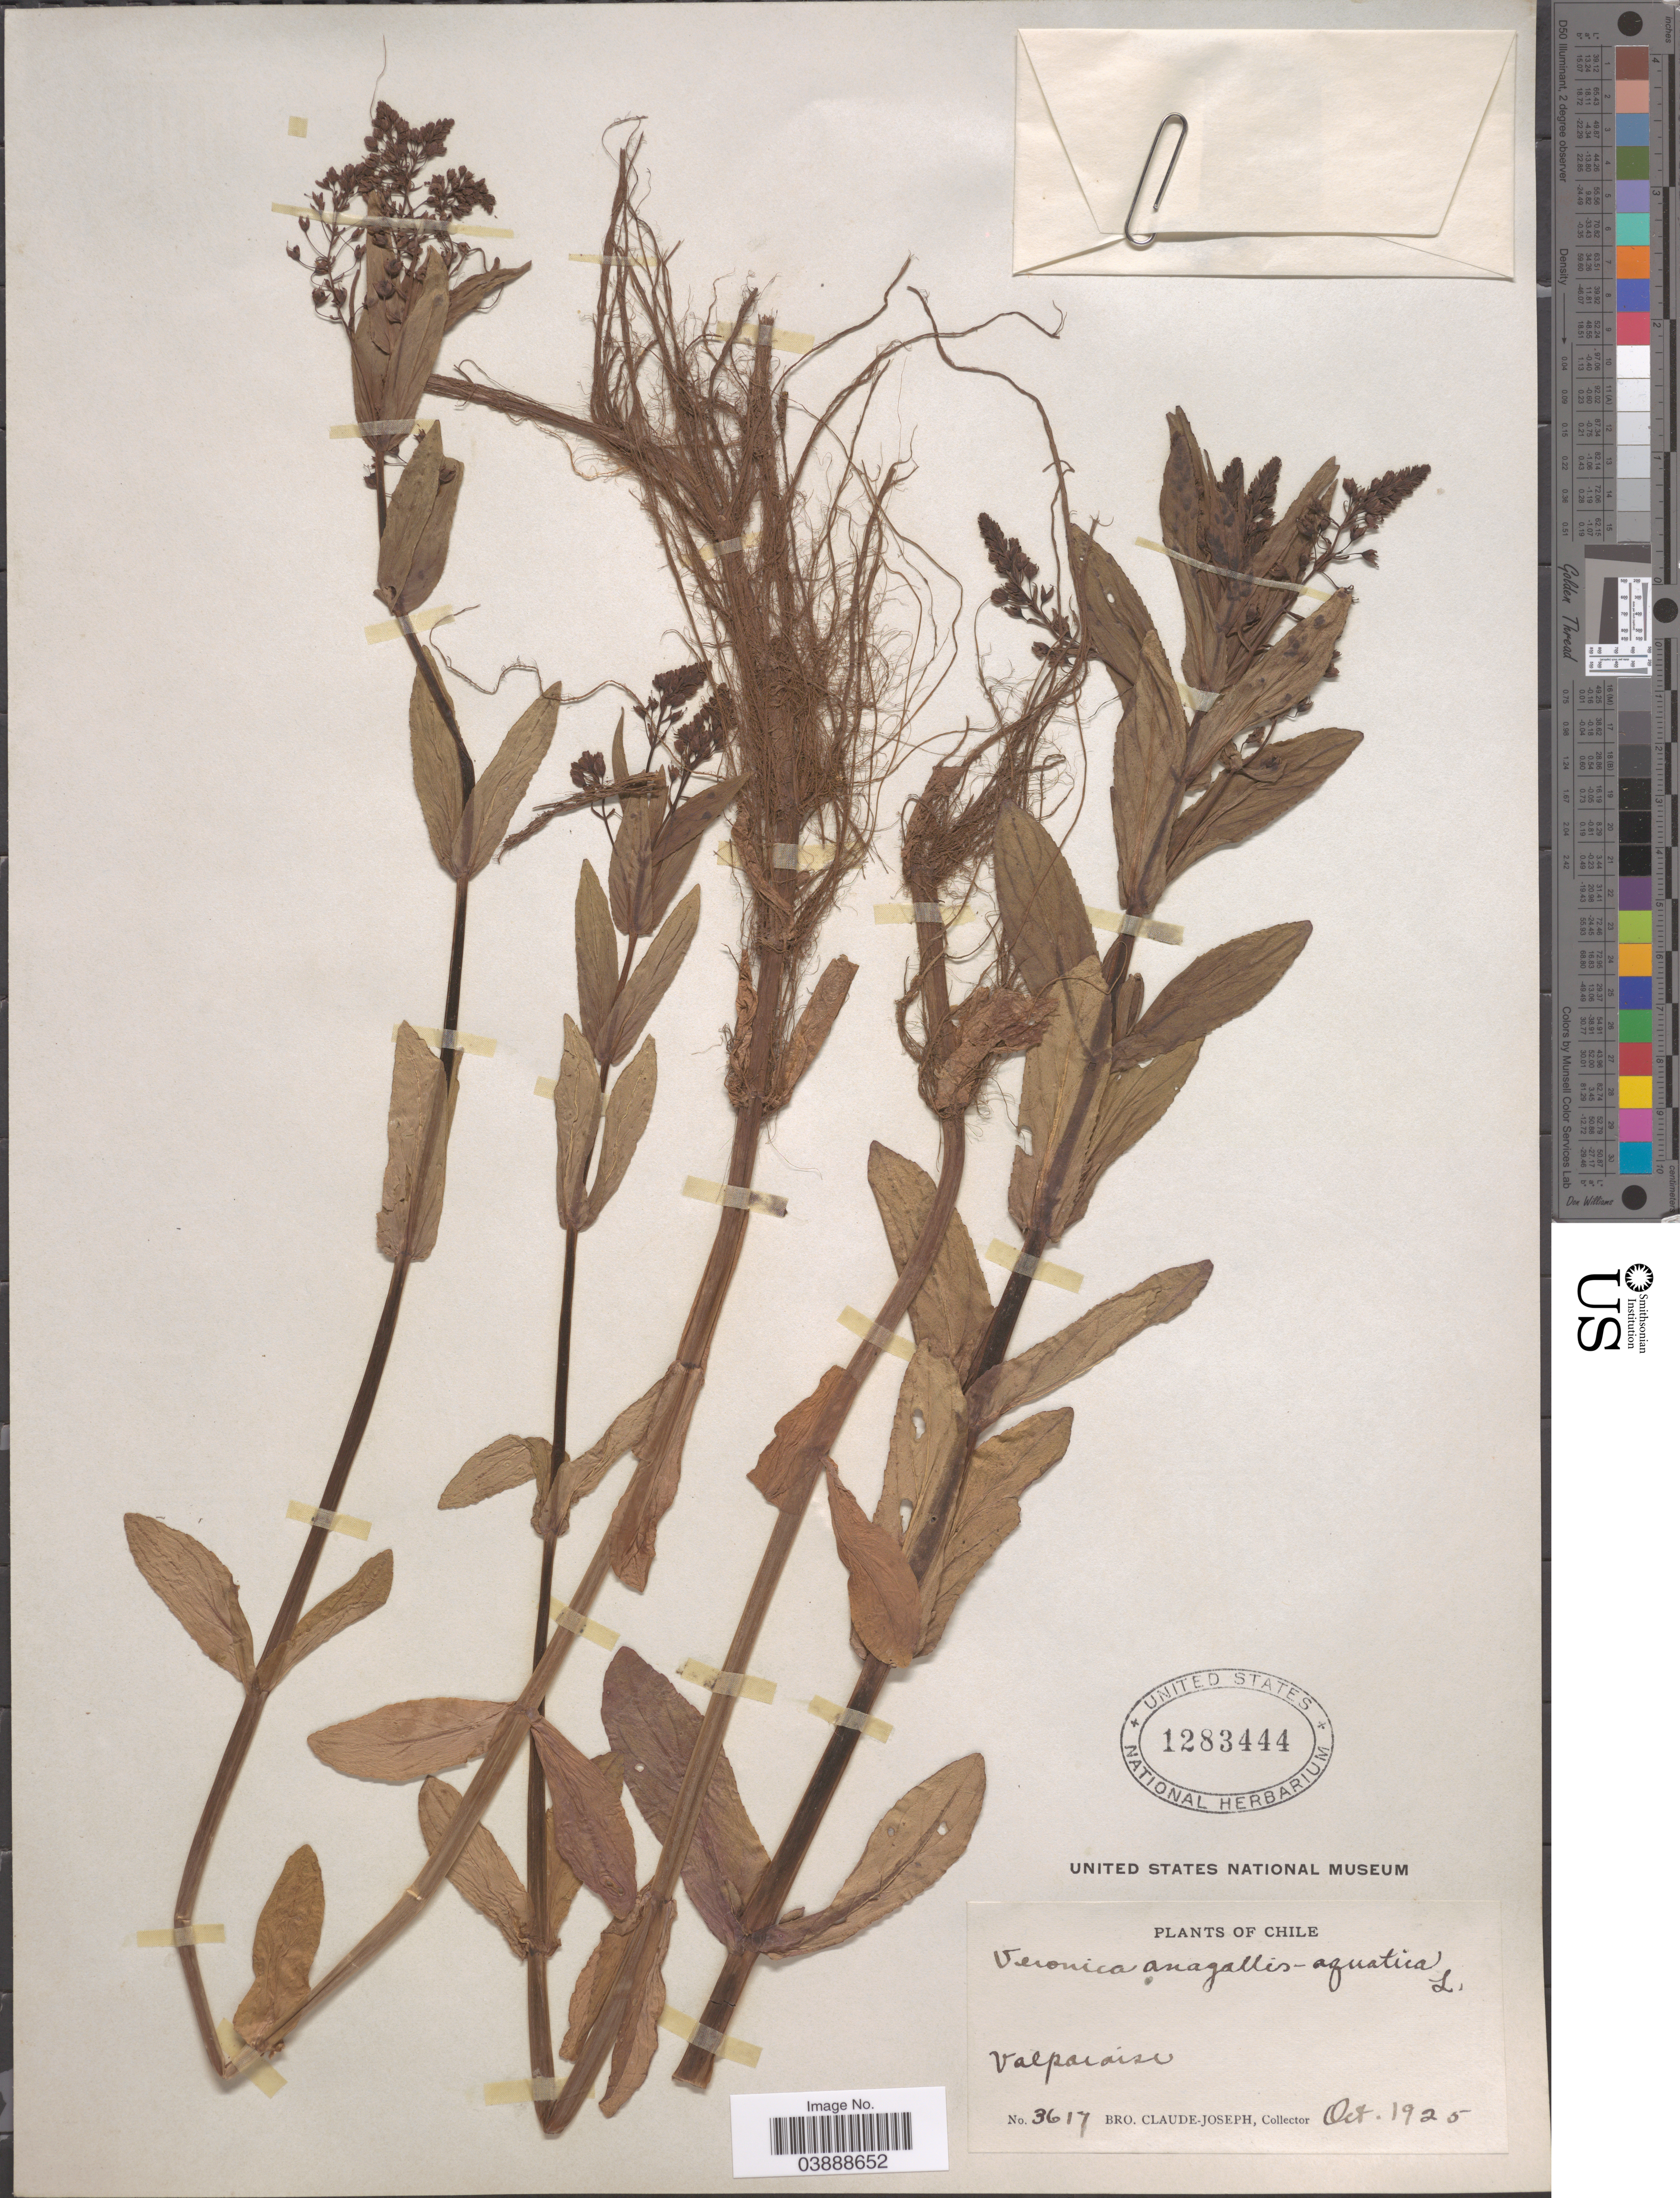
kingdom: Plantae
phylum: Tracheophyta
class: Magnoliopsida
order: Lamiales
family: Plantaginaceae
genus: Veronica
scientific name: Veronica anagallis-aquatica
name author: L.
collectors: Bro. Claude-Joseph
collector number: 3617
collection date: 1925-10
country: Chile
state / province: Valparaíso (V)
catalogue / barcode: US 1283444